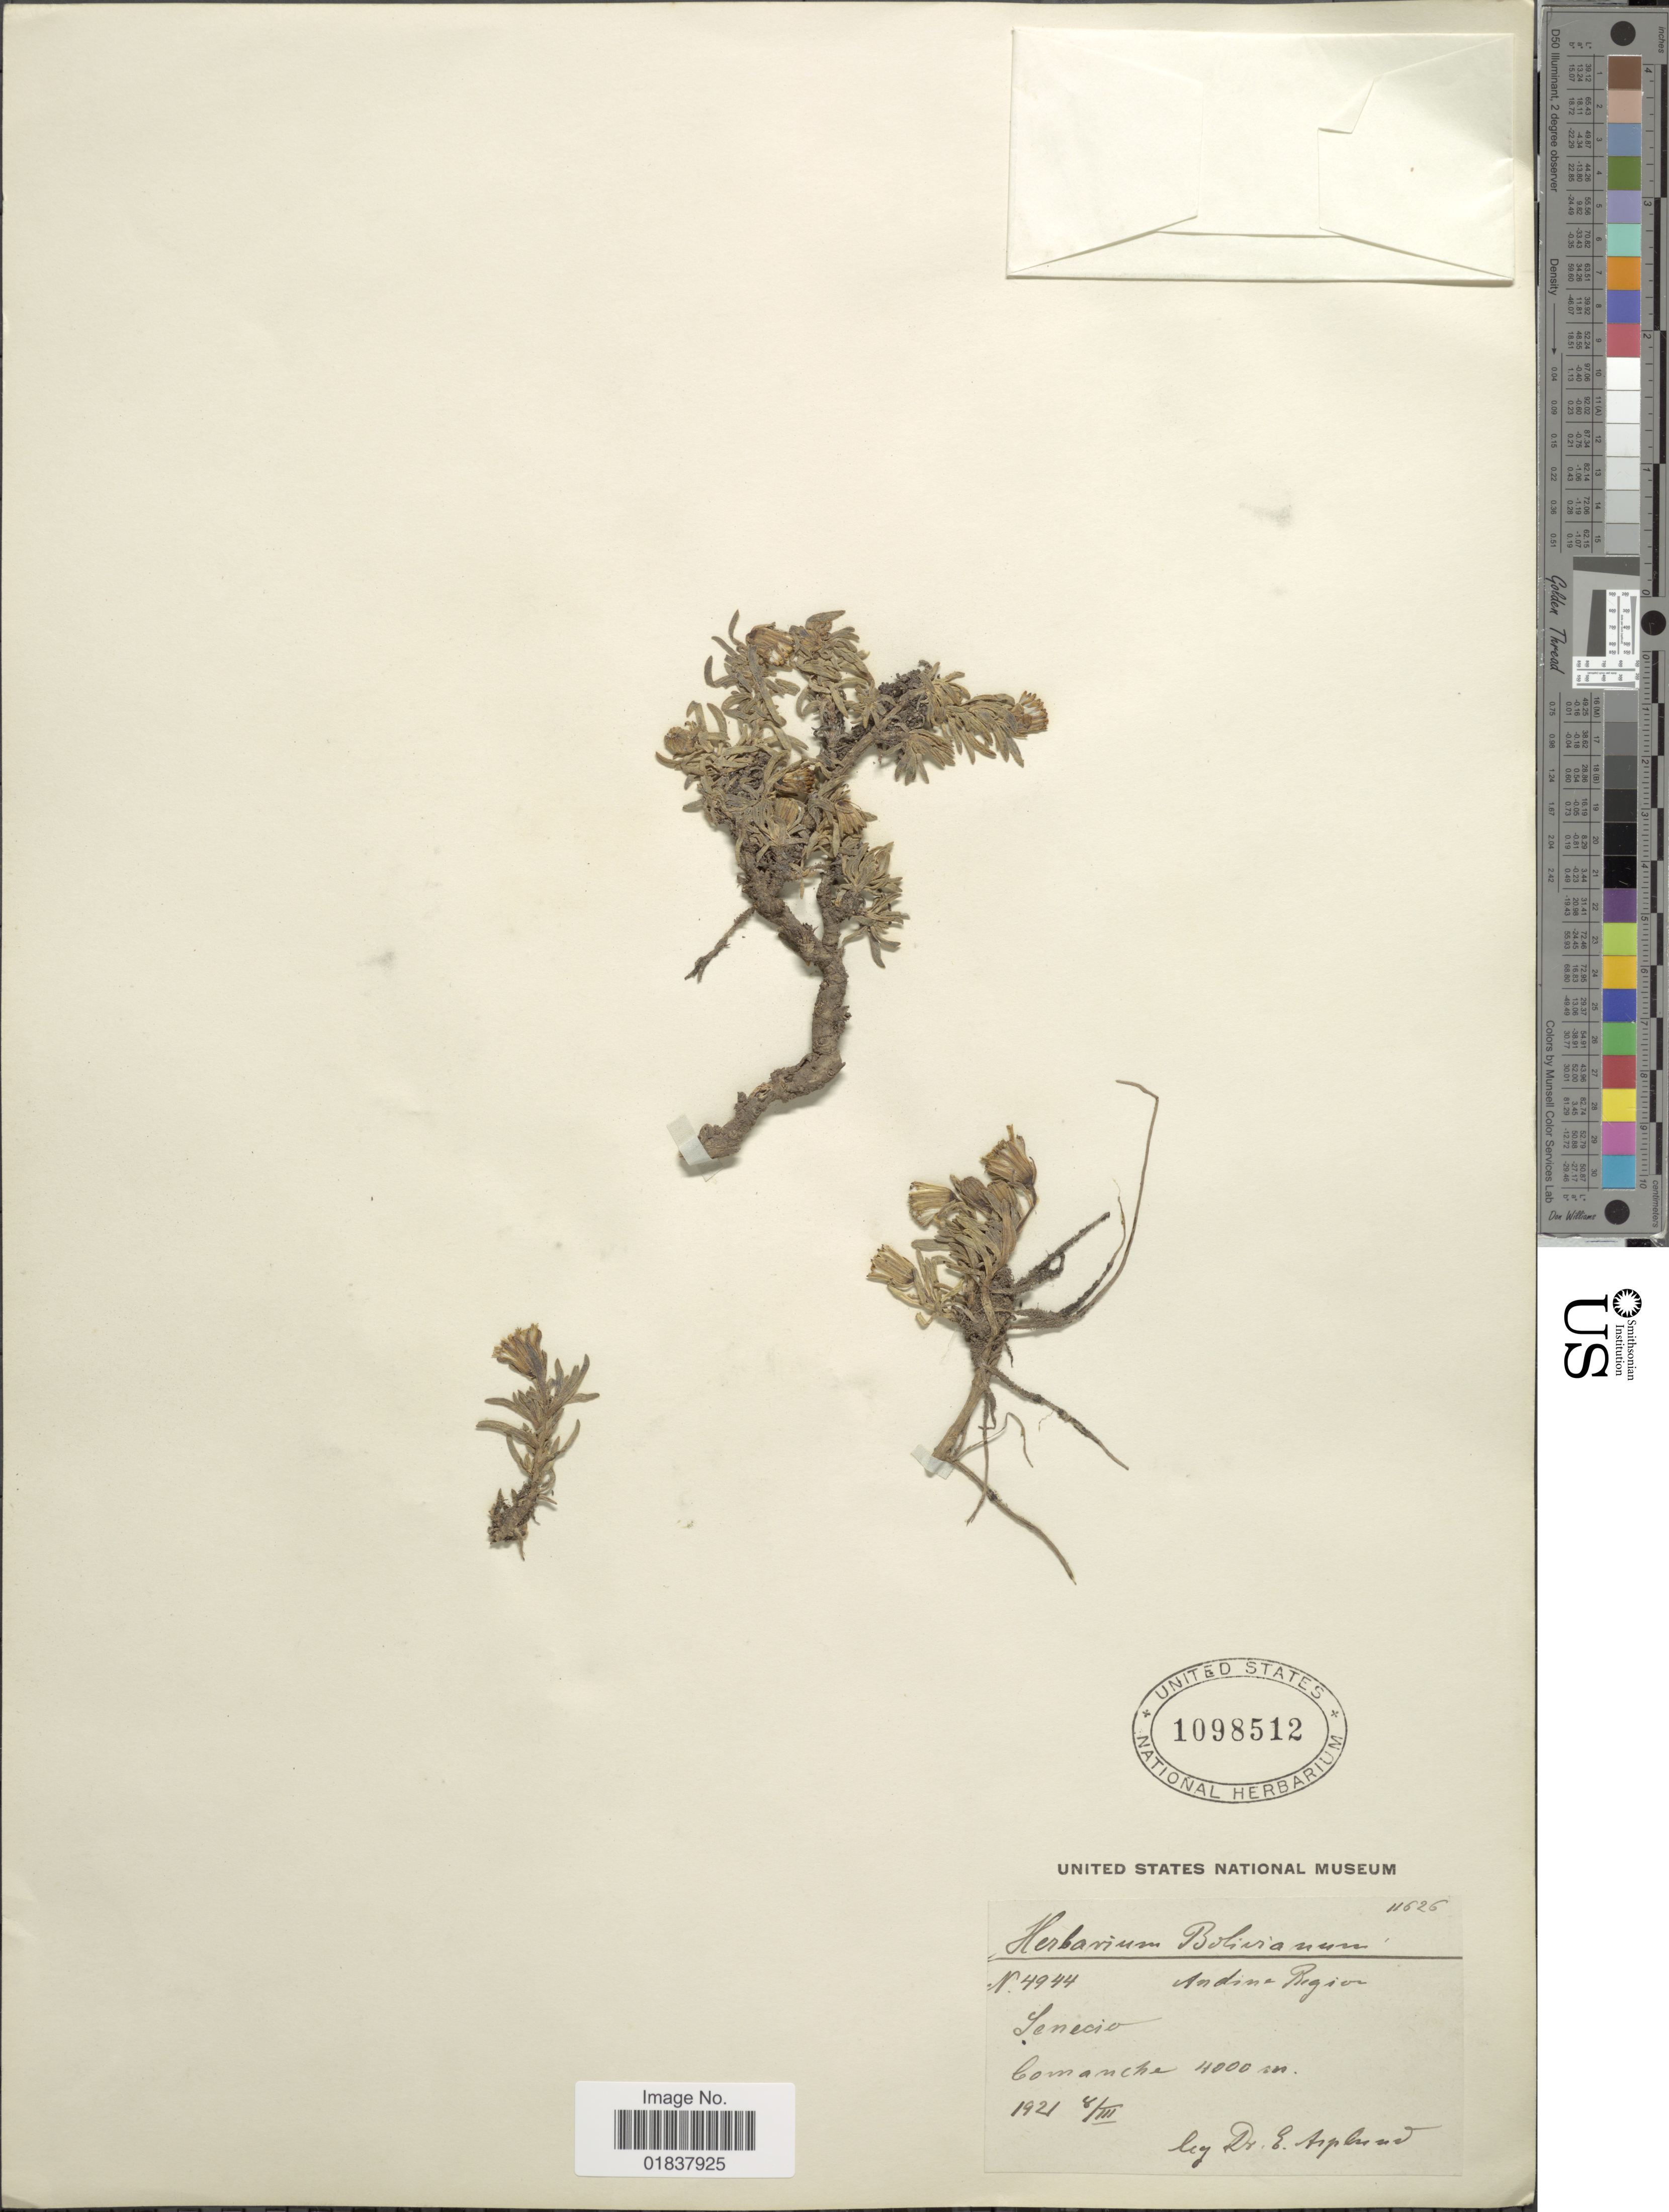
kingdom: Plantae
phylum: Tracheophyta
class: Magnoliopsida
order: Asterales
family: Asteraceae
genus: Senecio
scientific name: Senecio humillimus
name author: Sch. Bip.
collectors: E. Asplund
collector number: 4944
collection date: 1921-03-08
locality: Comanche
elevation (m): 4000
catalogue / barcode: US 1098512